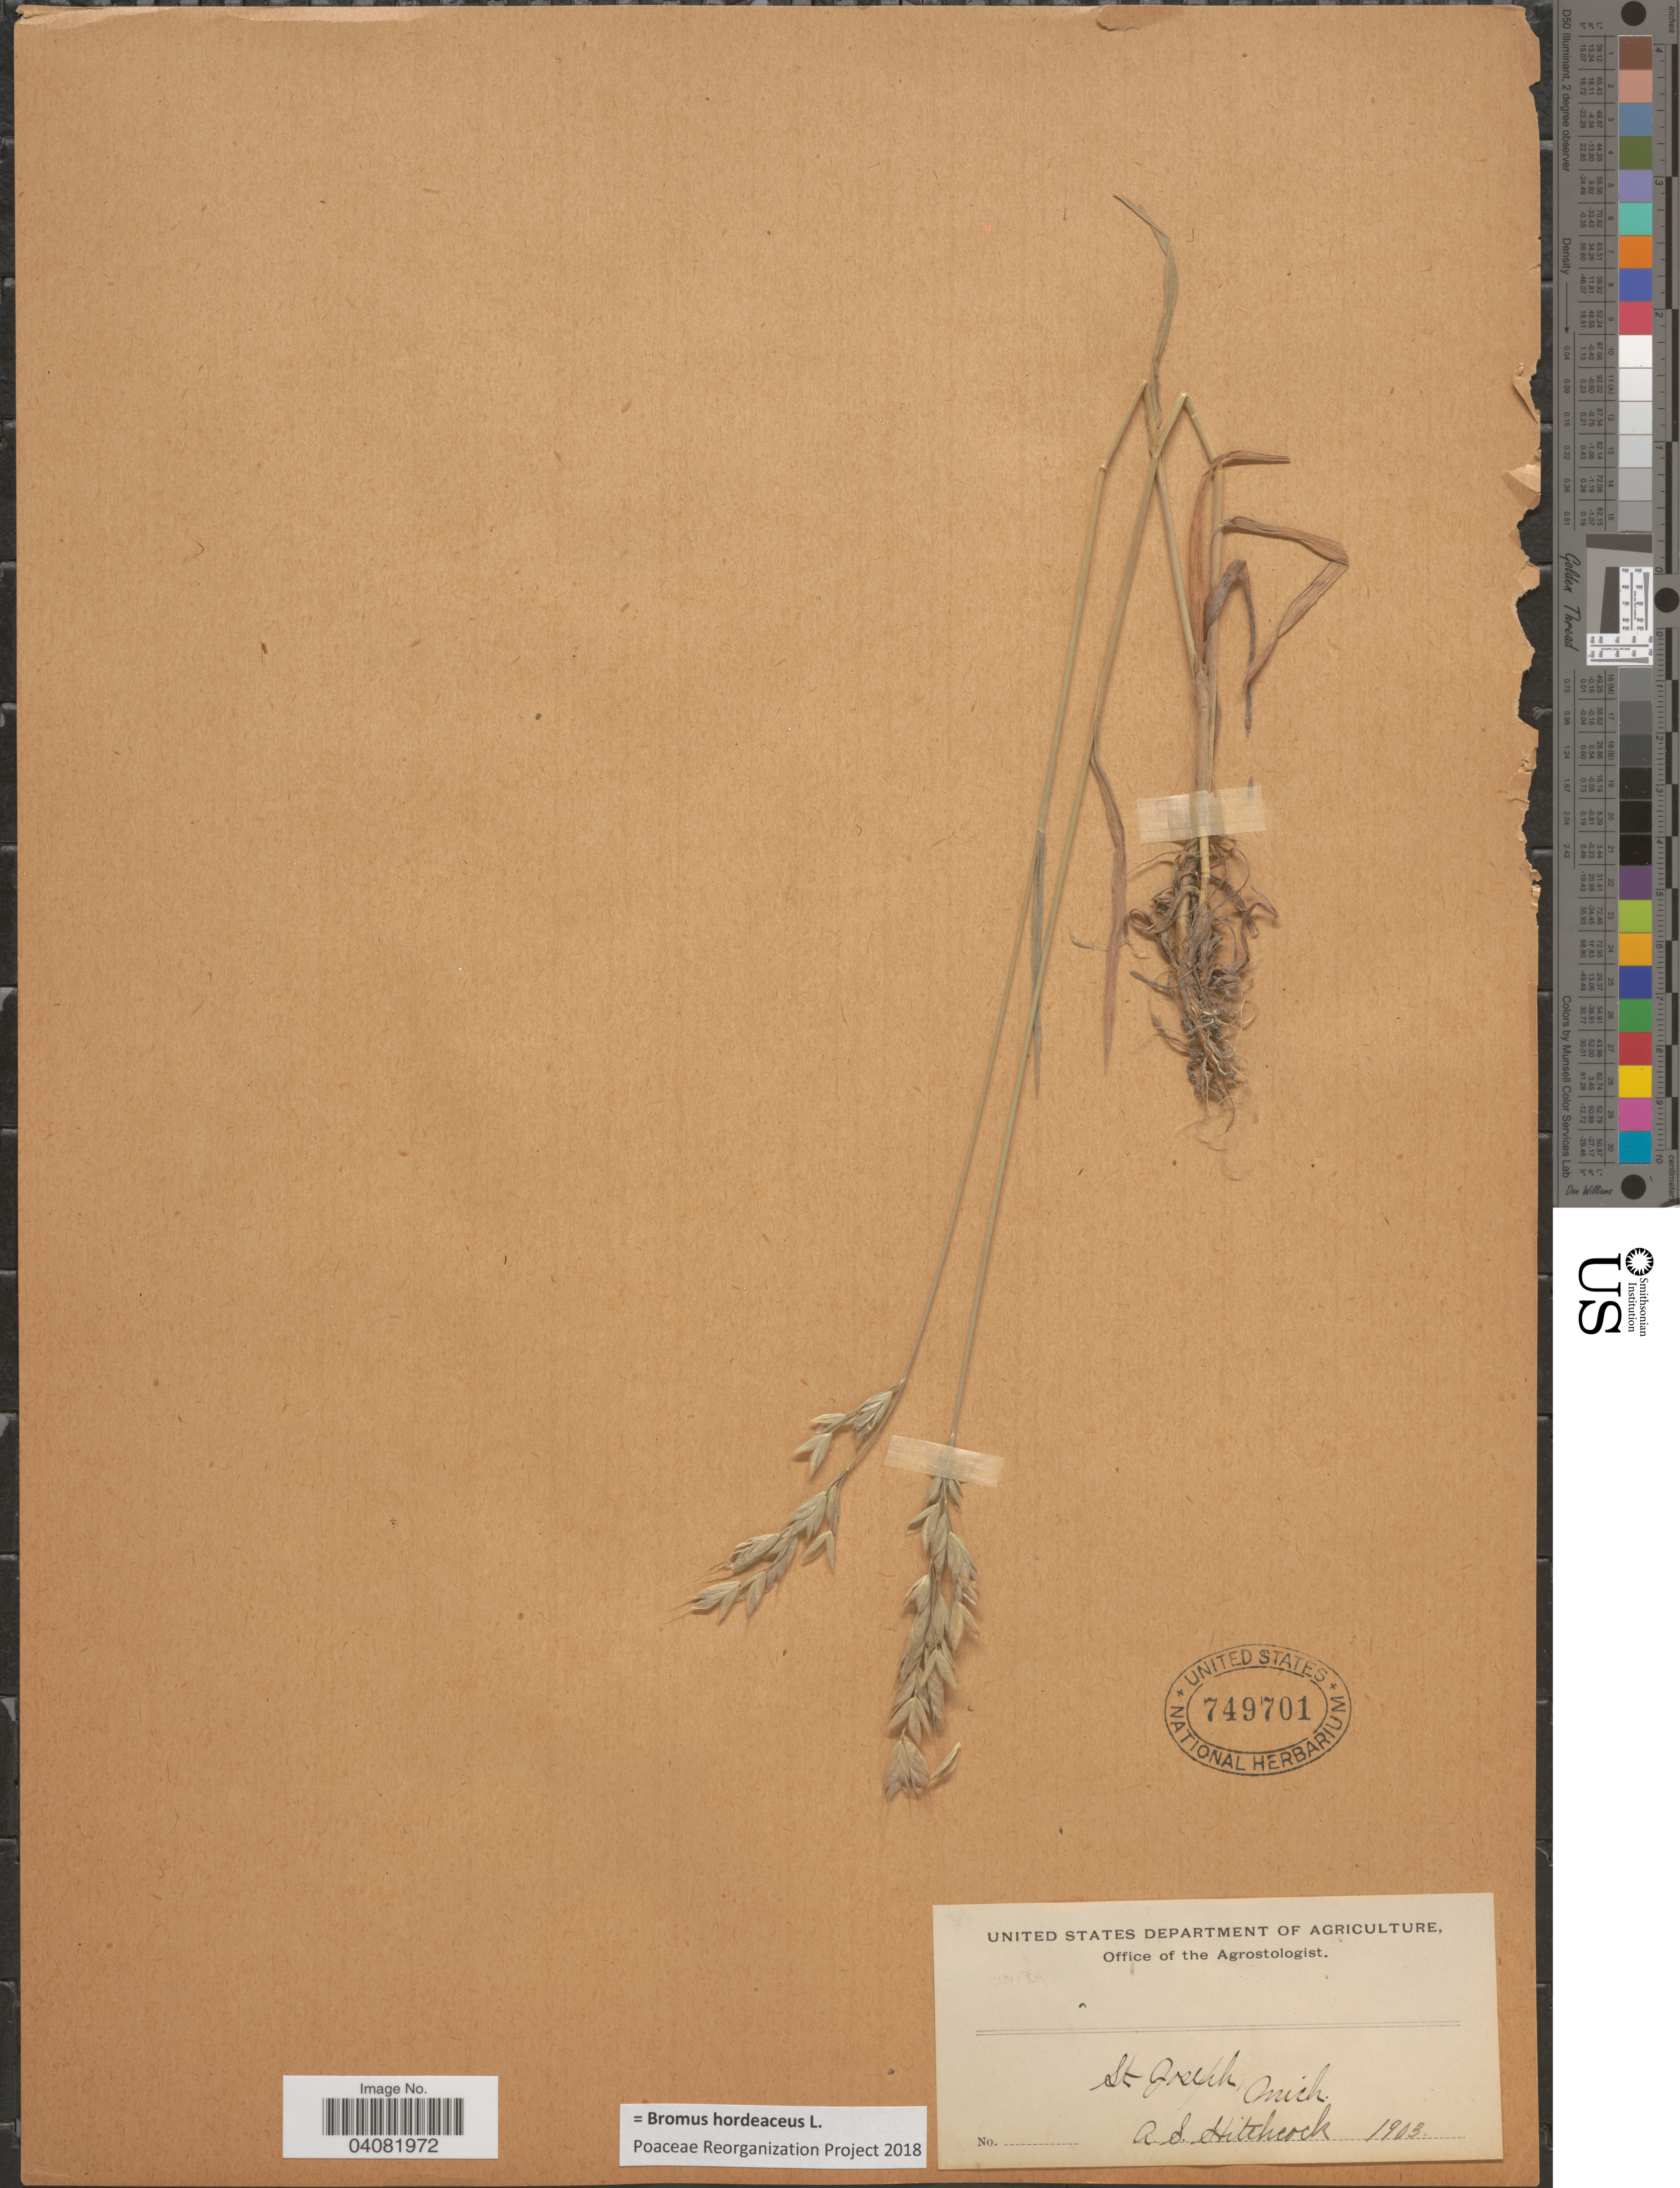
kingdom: Plantae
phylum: Tracheophyta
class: Liliopsida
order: Poales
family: Poaceae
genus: Bromus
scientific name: Bromus hordeaceus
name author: L.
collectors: A. S. Hitchcock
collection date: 1903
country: United States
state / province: Michigan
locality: St Joseph.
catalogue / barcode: US 749701